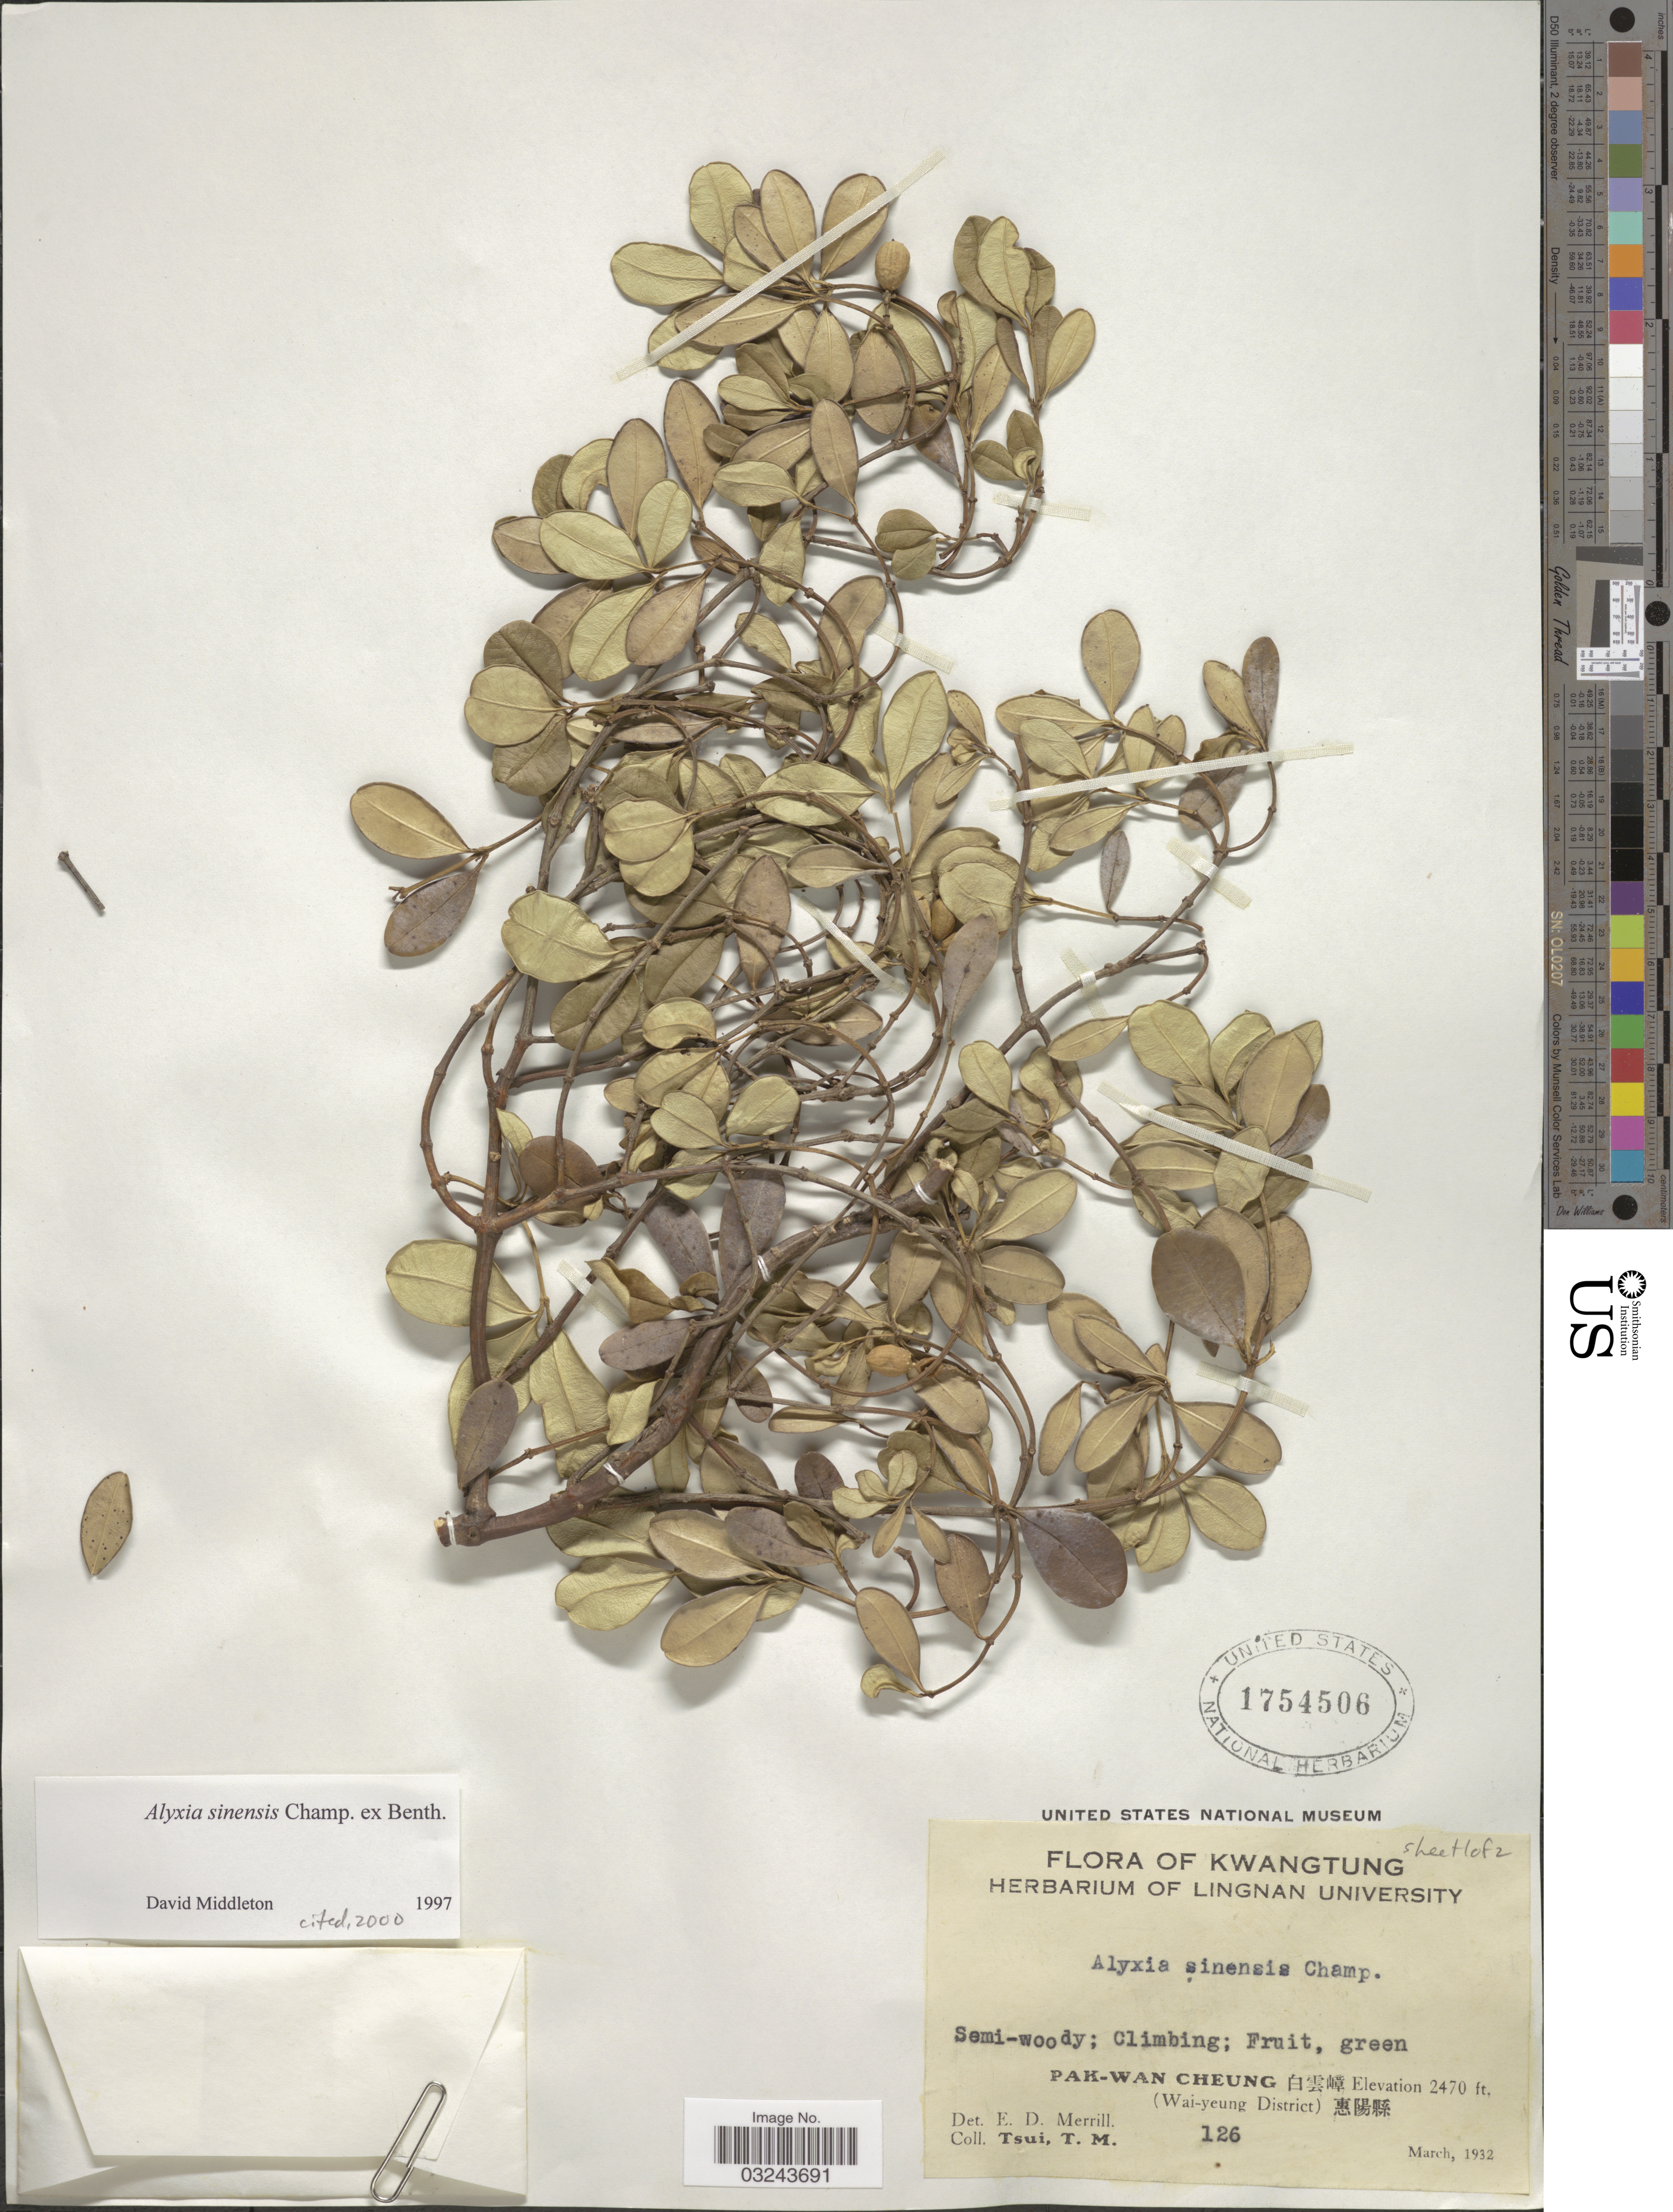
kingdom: Plantae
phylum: Tracheophyta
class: Magnoliopsida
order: Gentianales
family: Apocynaceae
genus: Alyxia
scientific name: Alyxia sinensis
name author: Champ. ex Benth.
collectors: T. Tsui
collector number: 126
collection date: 1932-03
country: China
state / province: Guangdong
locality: Kwangtung. Pak-Wan Cheung X. (Wai-yeung District) X.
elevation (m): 753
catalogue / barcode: US 1754506